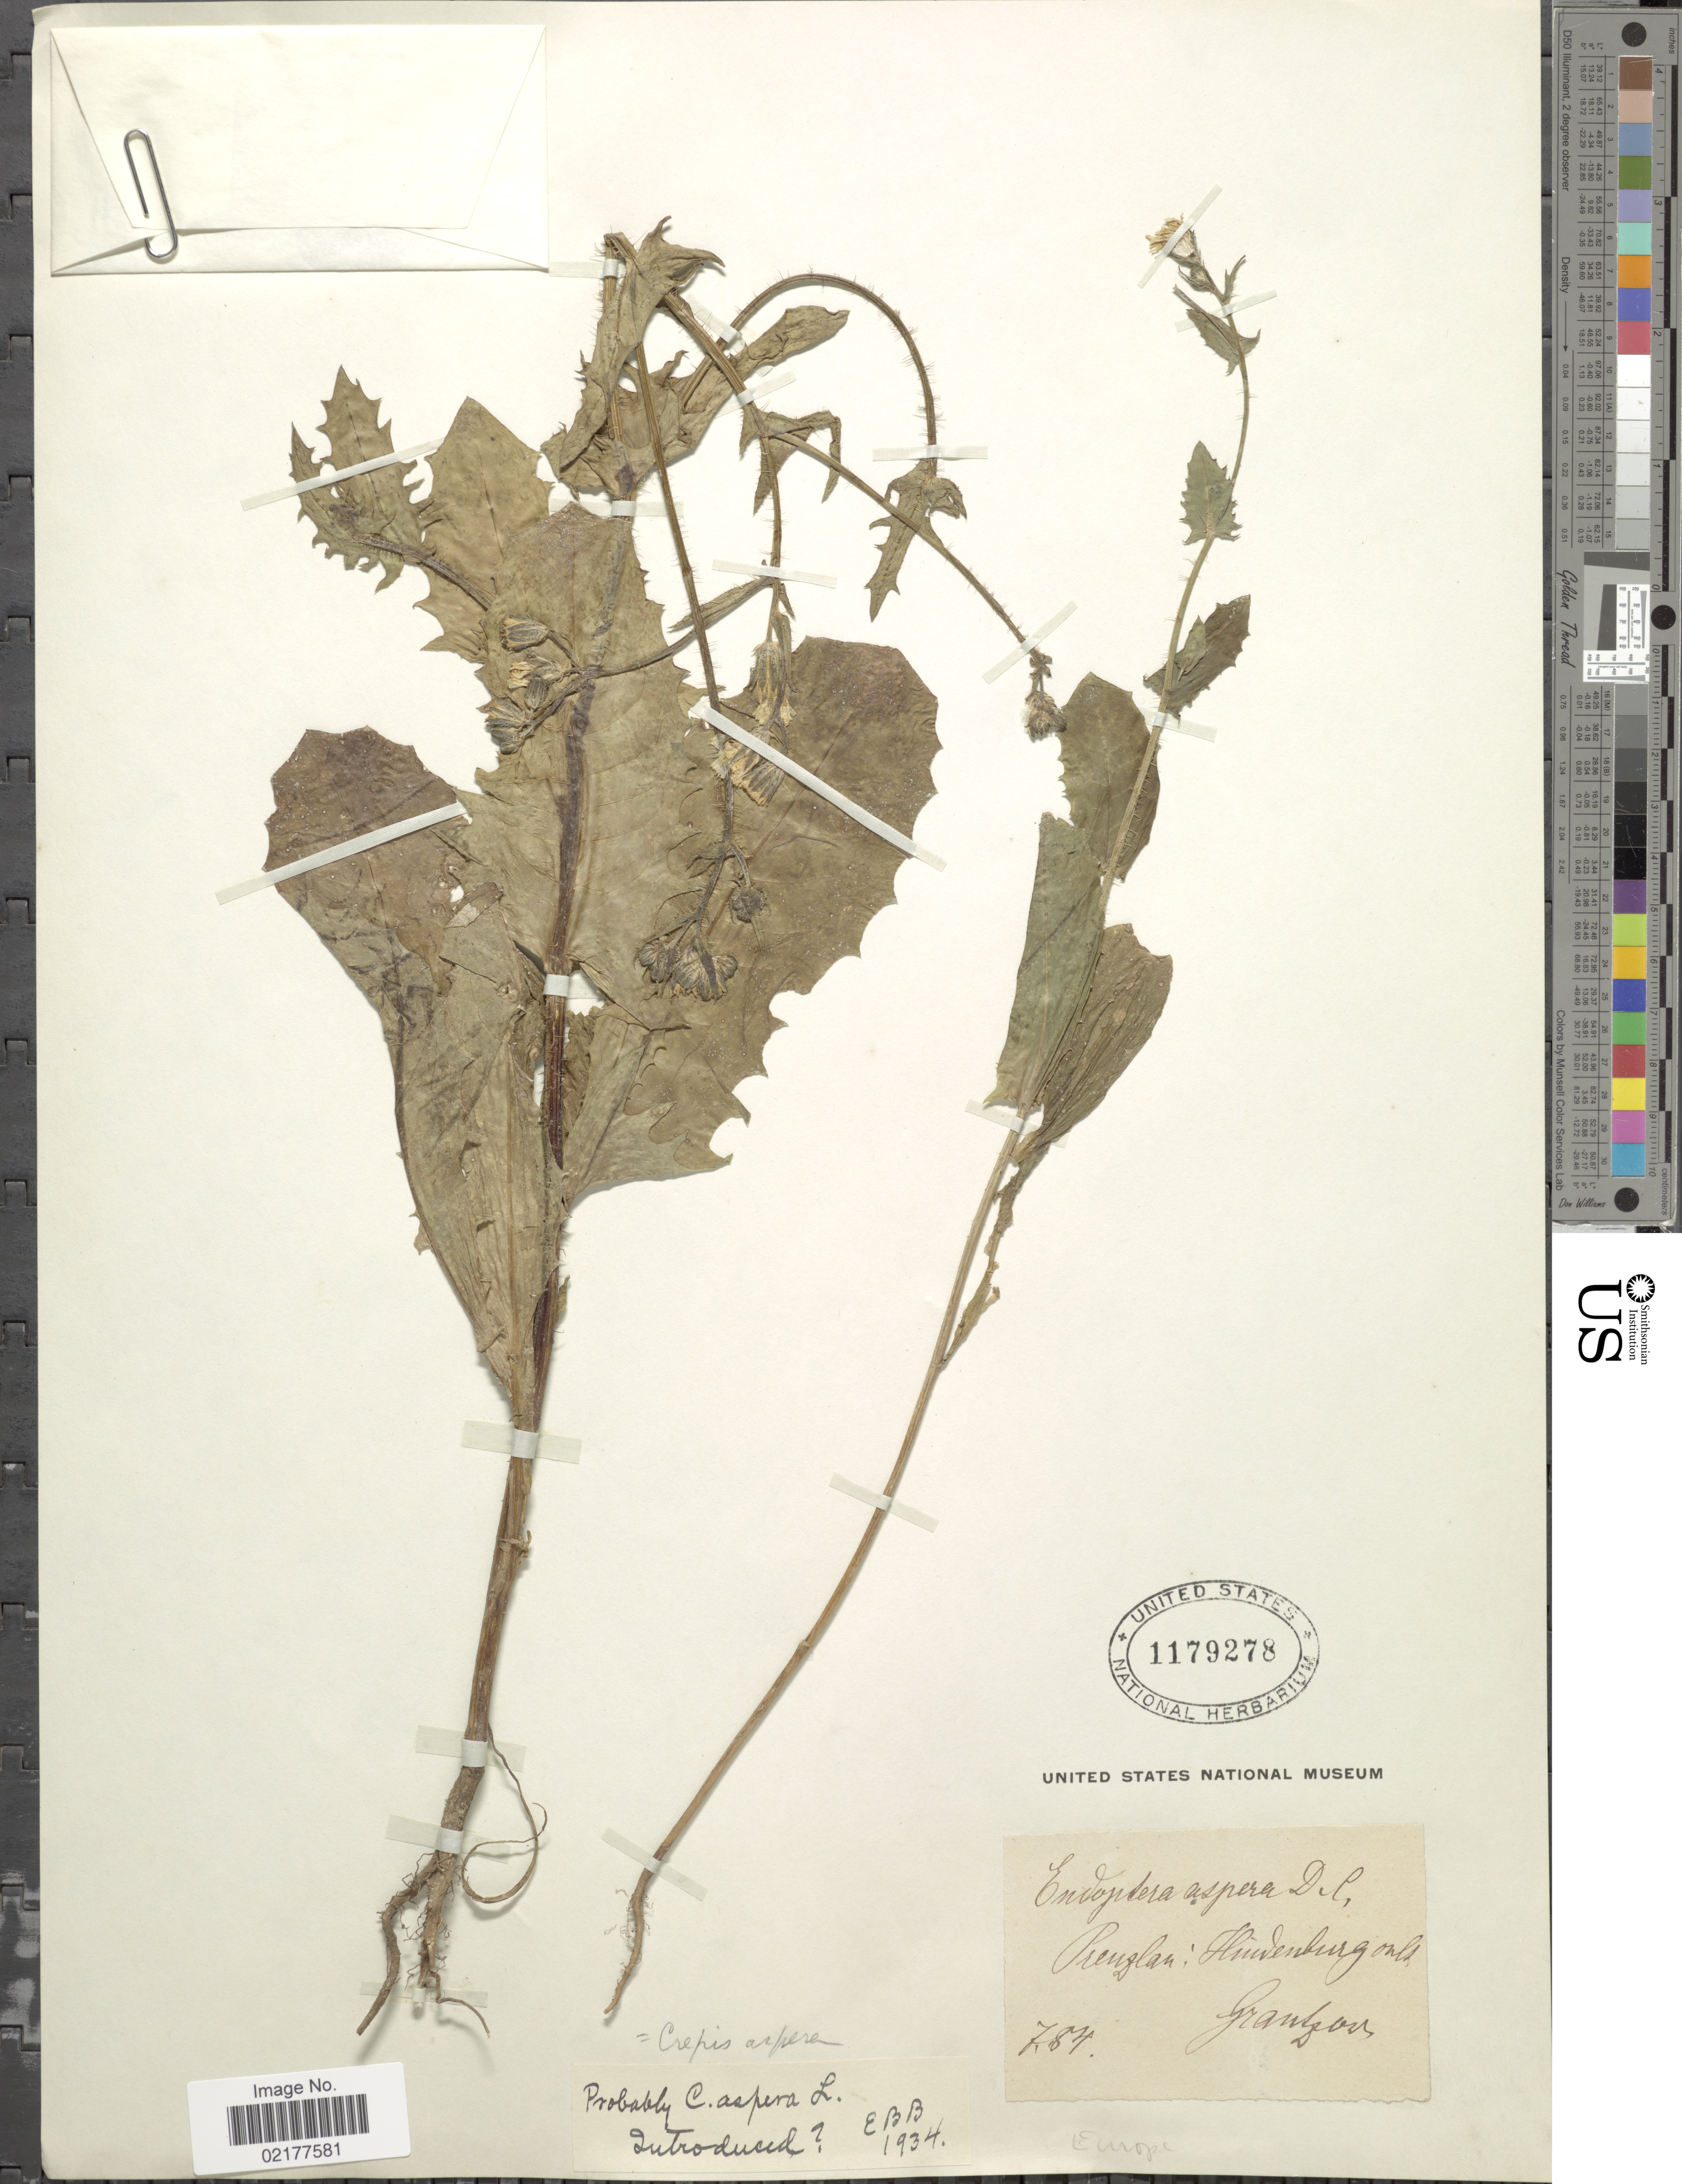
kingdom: Plantae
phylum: Tracheophyta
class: Magnoliopsida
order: Asterales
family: Asteraceae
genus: Crepis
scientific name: Crepis aspera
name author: L.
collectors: Grantzow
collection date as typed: Transcribed d/m/y: /7/84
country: Germany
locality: Prenzlau: Hindenburg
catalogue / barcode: US 1179278